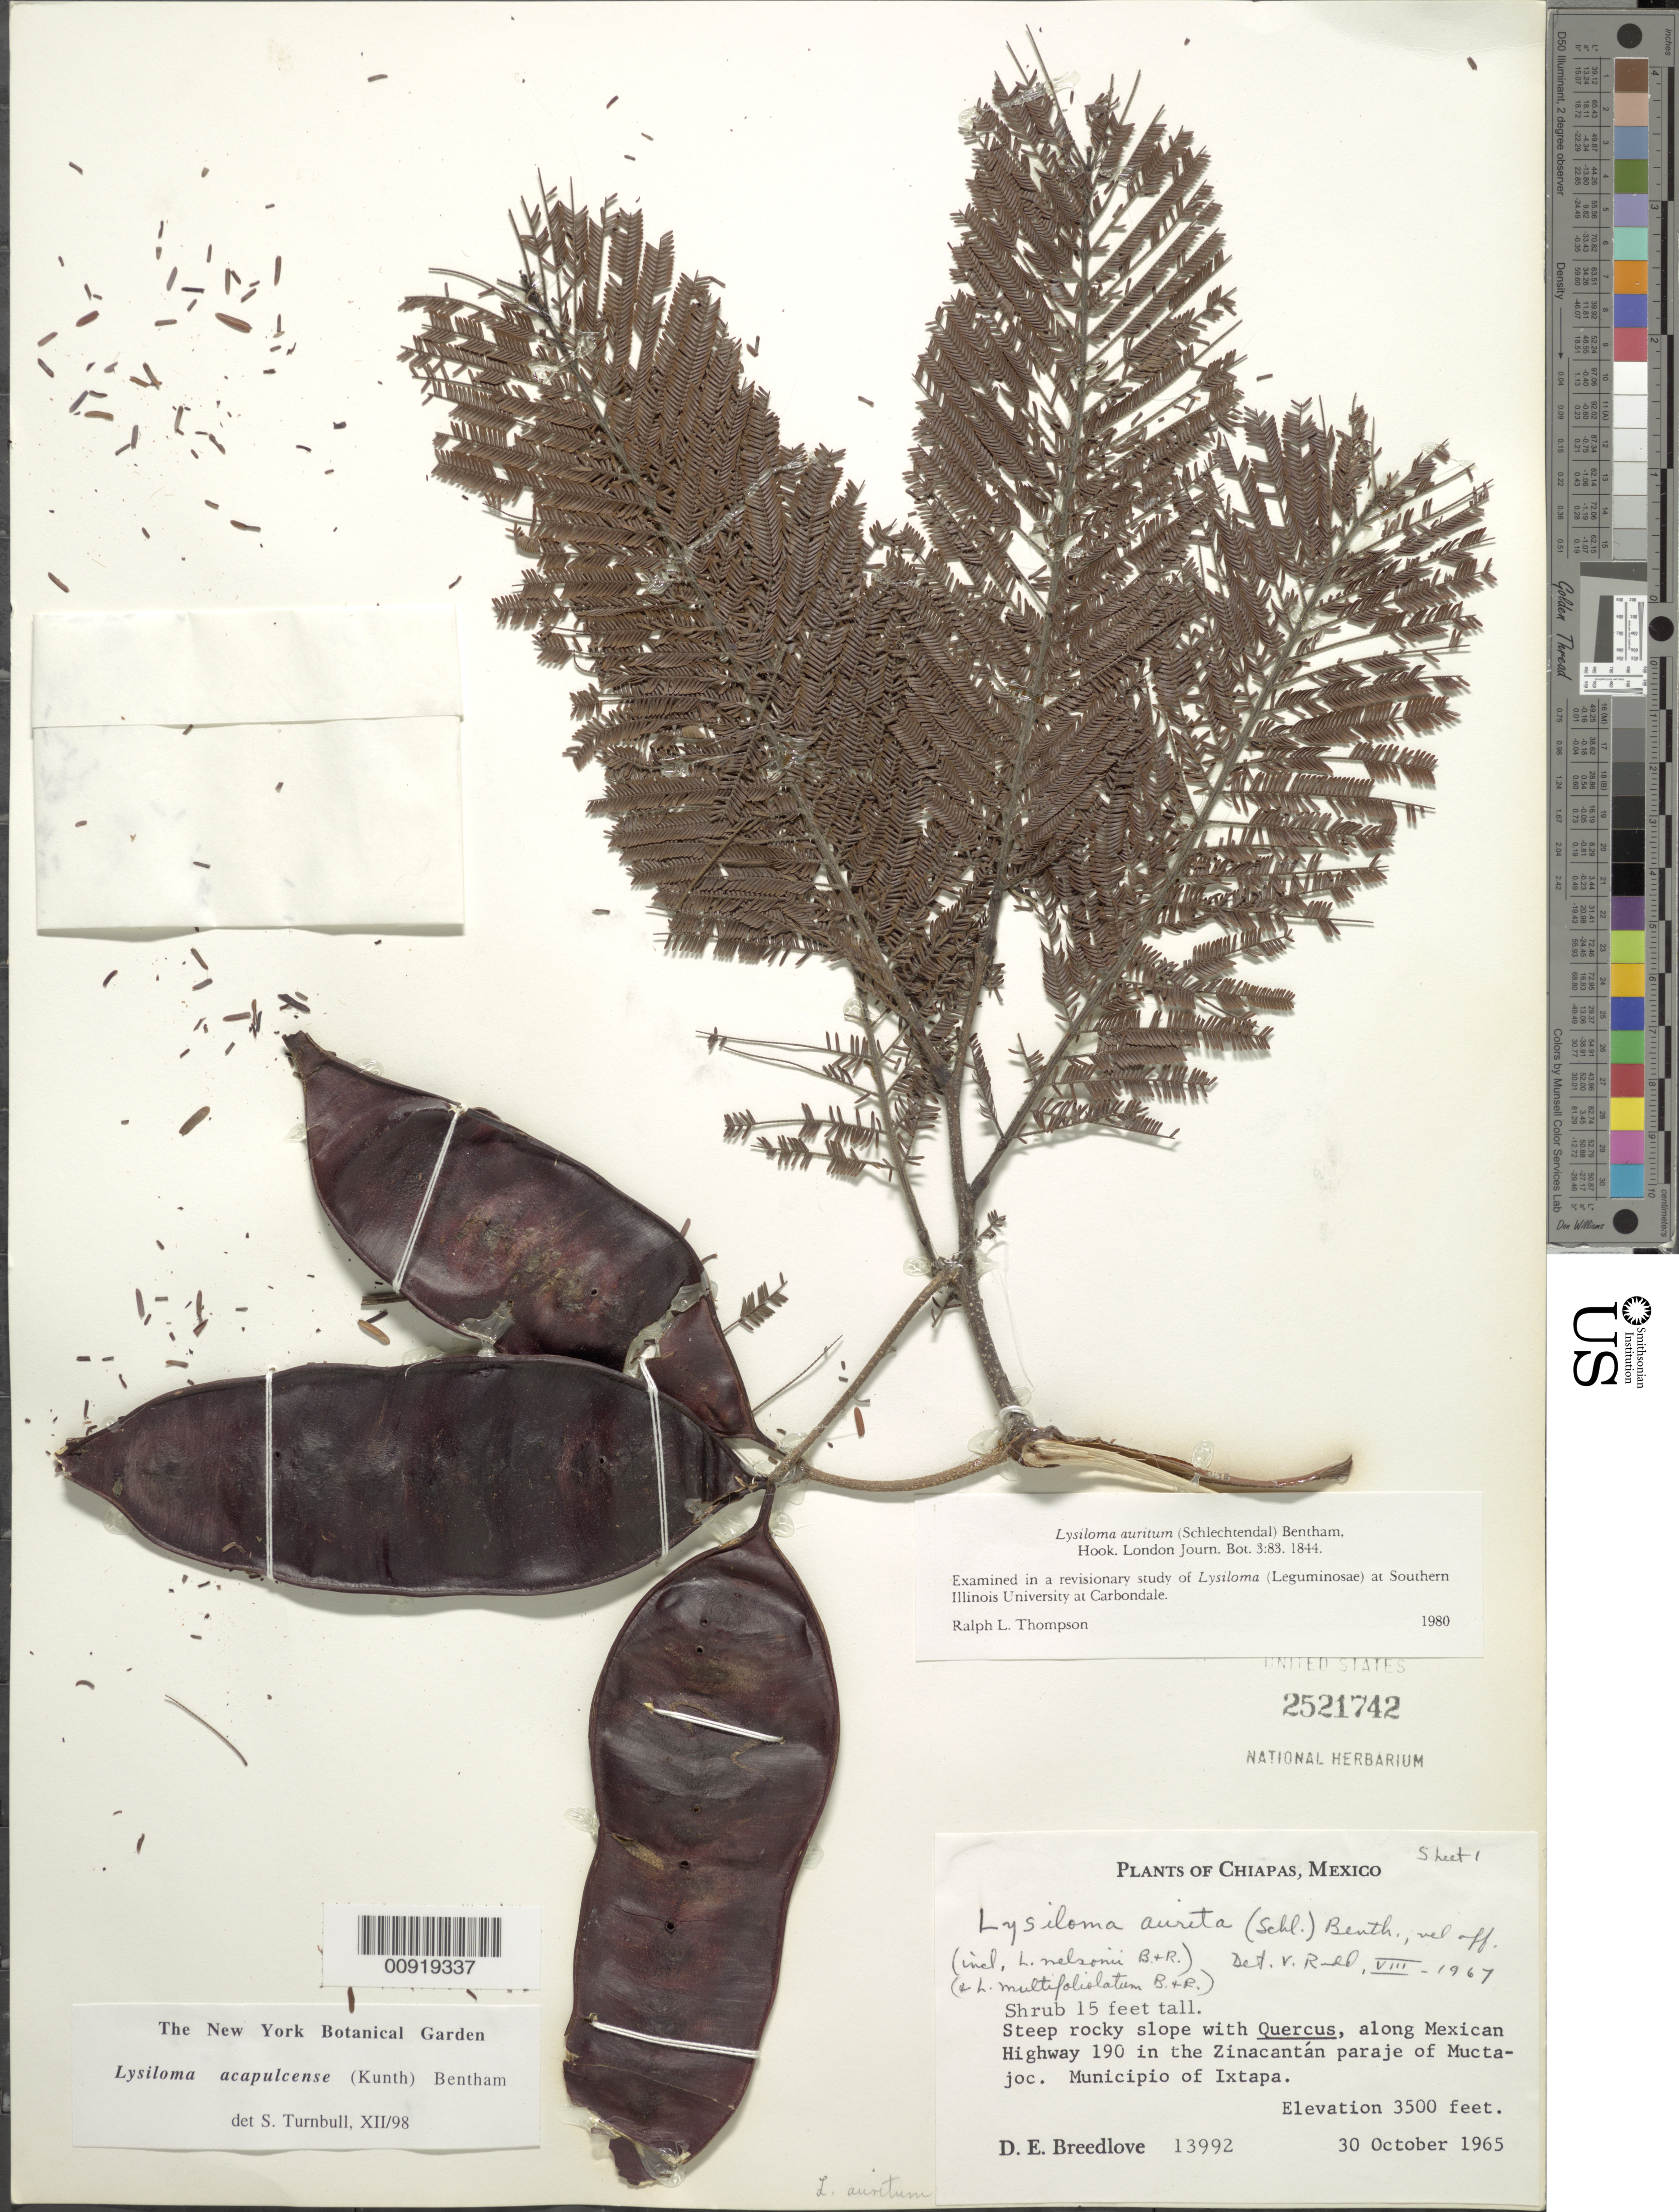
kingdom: Plantae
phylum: Tracheophyta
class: Magnoliopsida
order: Fabales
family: Fabaceae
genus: Lysiloma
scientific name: Lysiloma acapulcense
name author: (Kunth) Benth.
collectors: D. E. Breedlove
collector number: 13992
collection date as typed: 30 Oct 1965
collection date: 1965-10-30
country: Mexico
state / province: Chiapas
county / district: Ixtapa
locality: Along Mexican Highway 190 in the Zinacantán paraje of Muctajoc. Municipio of Ixtapa, Chiapas.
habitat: Steep rocky slope with Quercus.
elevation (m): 1067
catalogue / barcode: US 2521742